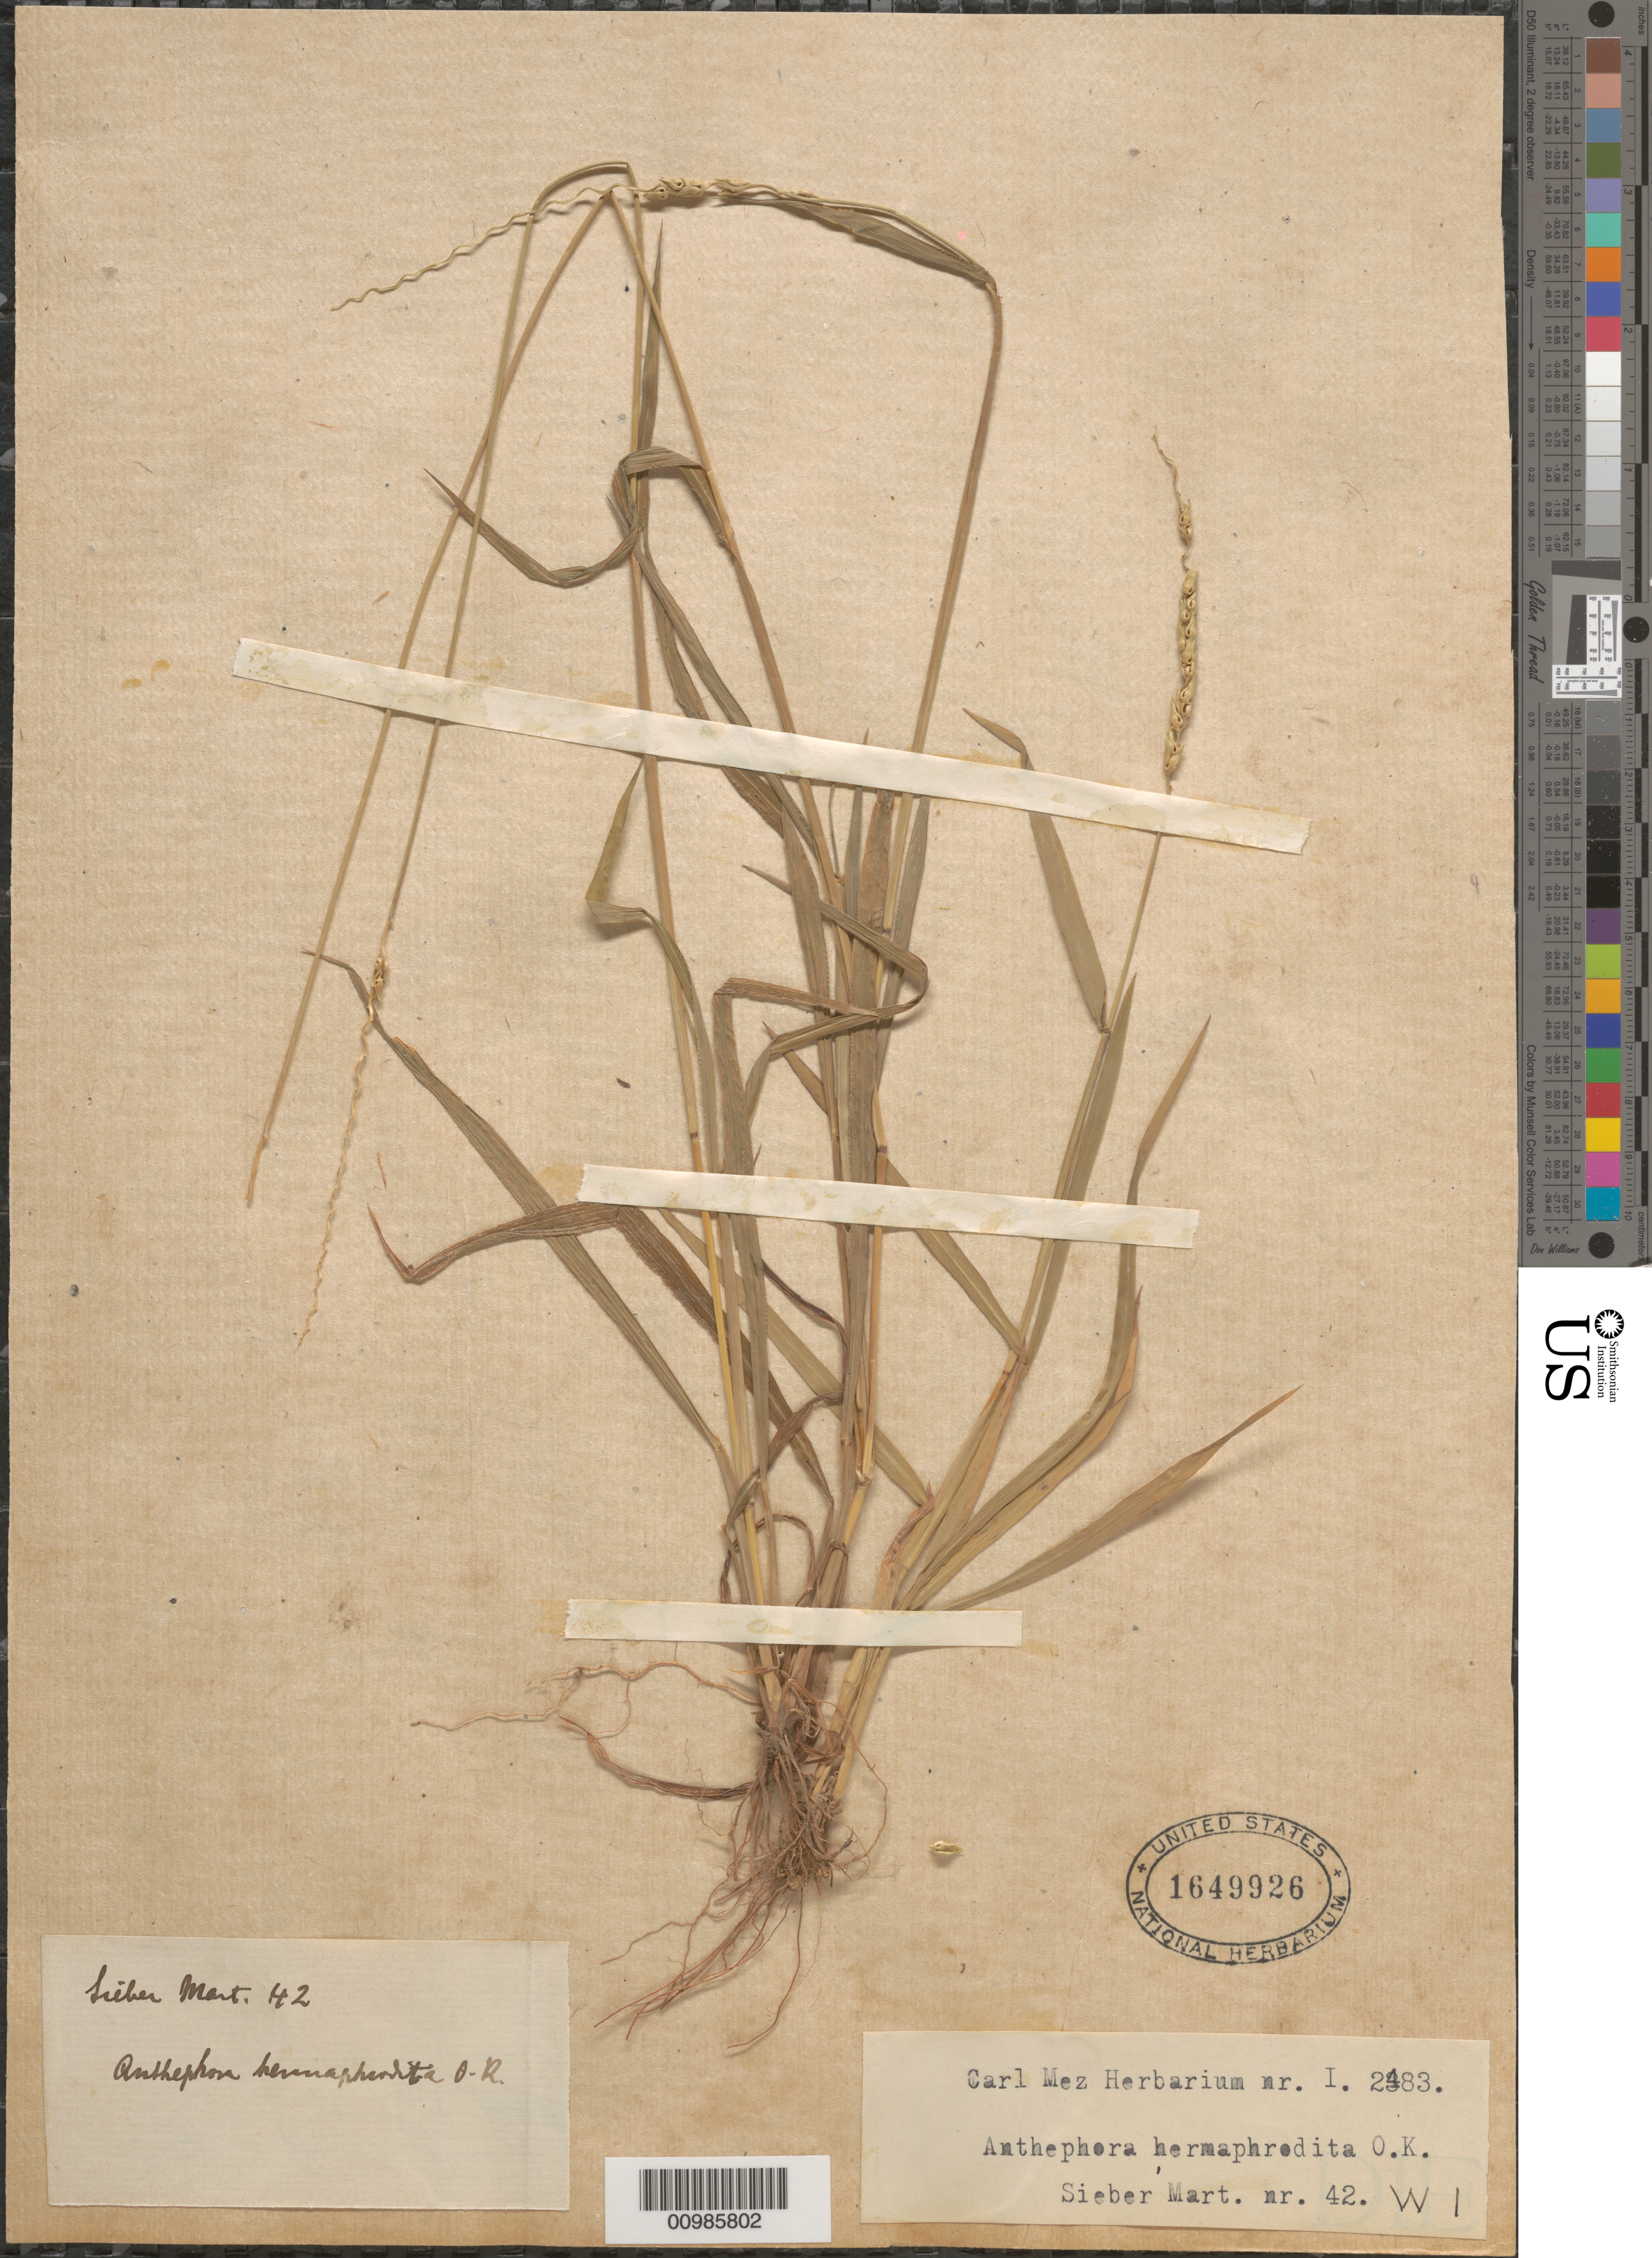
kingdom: Plantae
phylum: Tracheophyta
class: Liliopsida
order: Poales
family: Poaceae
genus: Anthephora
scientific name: Anthephora hermaphrodita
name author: (L.) Kuntze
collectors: F. W. Sieber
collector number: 42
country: Martinique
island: Martinique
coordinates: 0 N, 0 E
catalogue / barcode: US 1649926